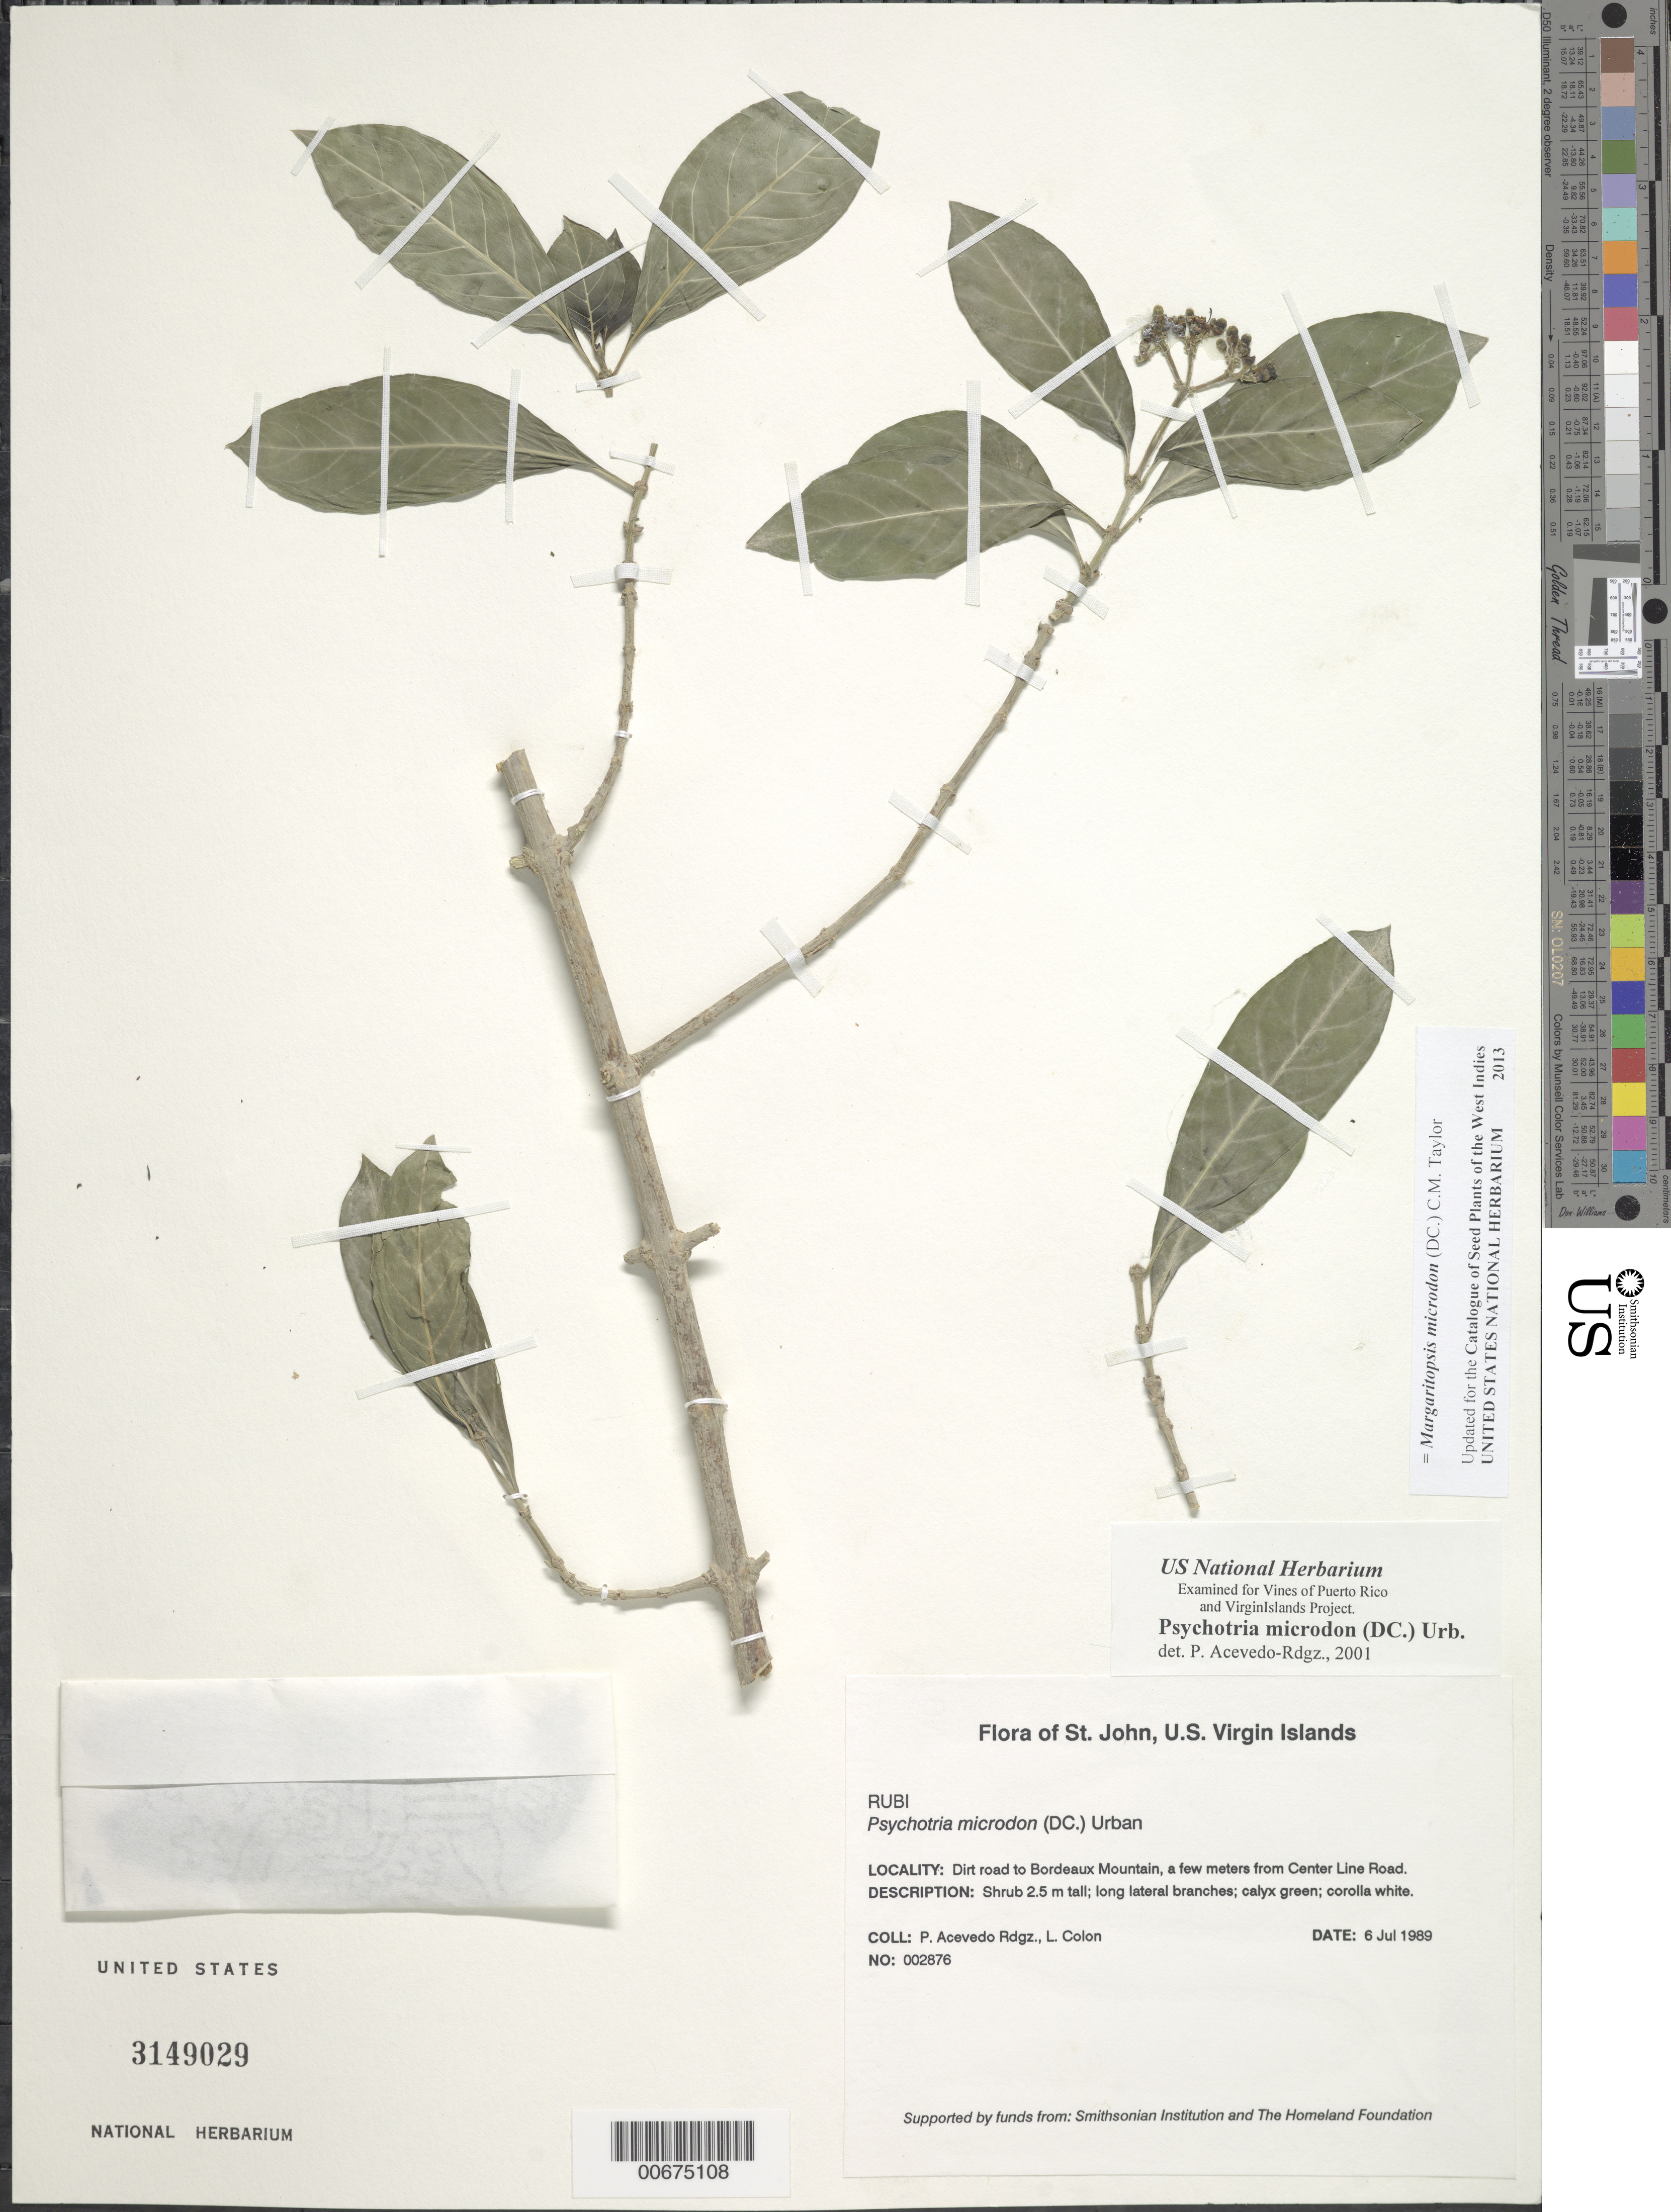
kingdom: Plantae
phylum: Tracheophyta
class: Magnoliopsida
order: Gentianales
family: Rubiaceae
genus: Margaritopsis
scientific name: Margaritopsis microdon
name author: (DC.) C.M. Taylor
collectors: P. Acevedo-Rodr. & L. Colon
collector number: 2876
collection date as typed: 06 Jul 1989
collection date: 1989-07-06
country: U.S. Virgin Islands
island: St. John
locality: Coral Bay Quarter; along dirt road to Bordeaux Mountain, a few meters from Center Line Road.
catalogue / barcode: US 3149029